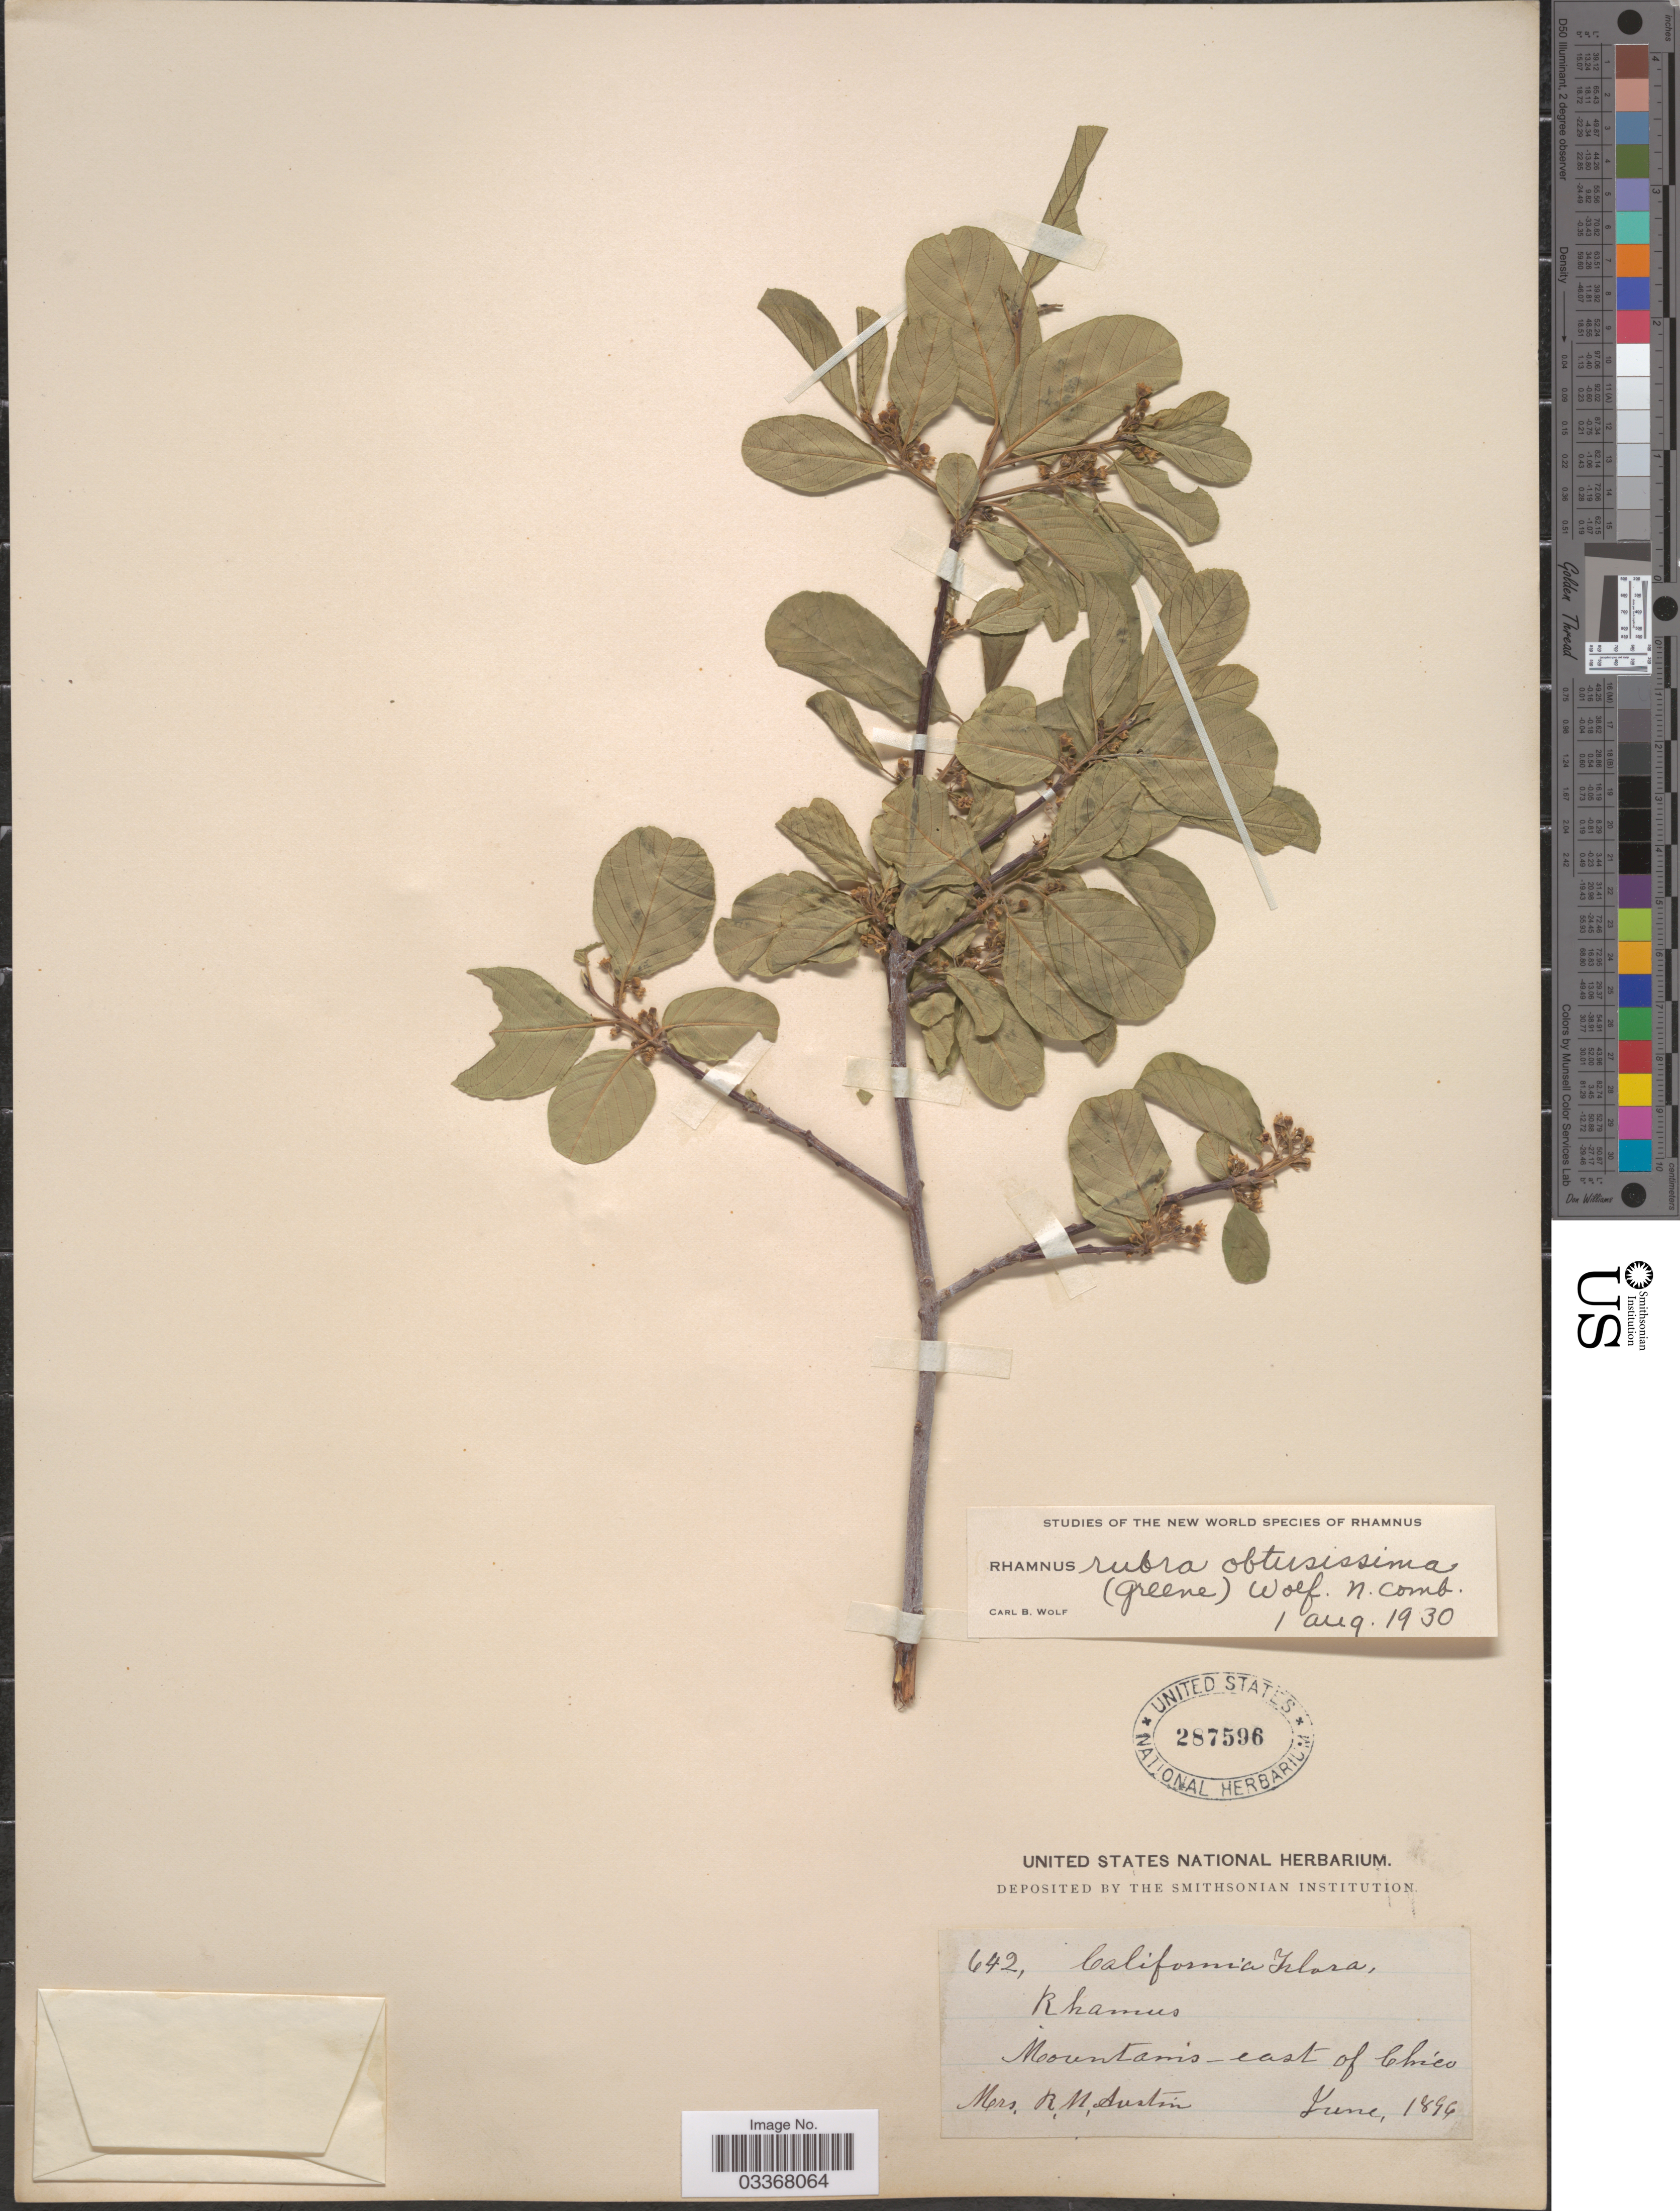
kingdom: Plantae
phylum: Tracheophyta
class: Magnoliopsida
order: Rosales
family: Rhamnaceae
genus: Frangula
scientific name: Frangula rubra subsp. obtusissima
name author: (Greene) Kartesz & Gandhi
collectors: R. Austin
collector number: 642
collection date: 1899-06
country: United States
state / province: California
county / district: Butte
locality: Mountains - east of Chico.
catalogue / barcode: US 287596